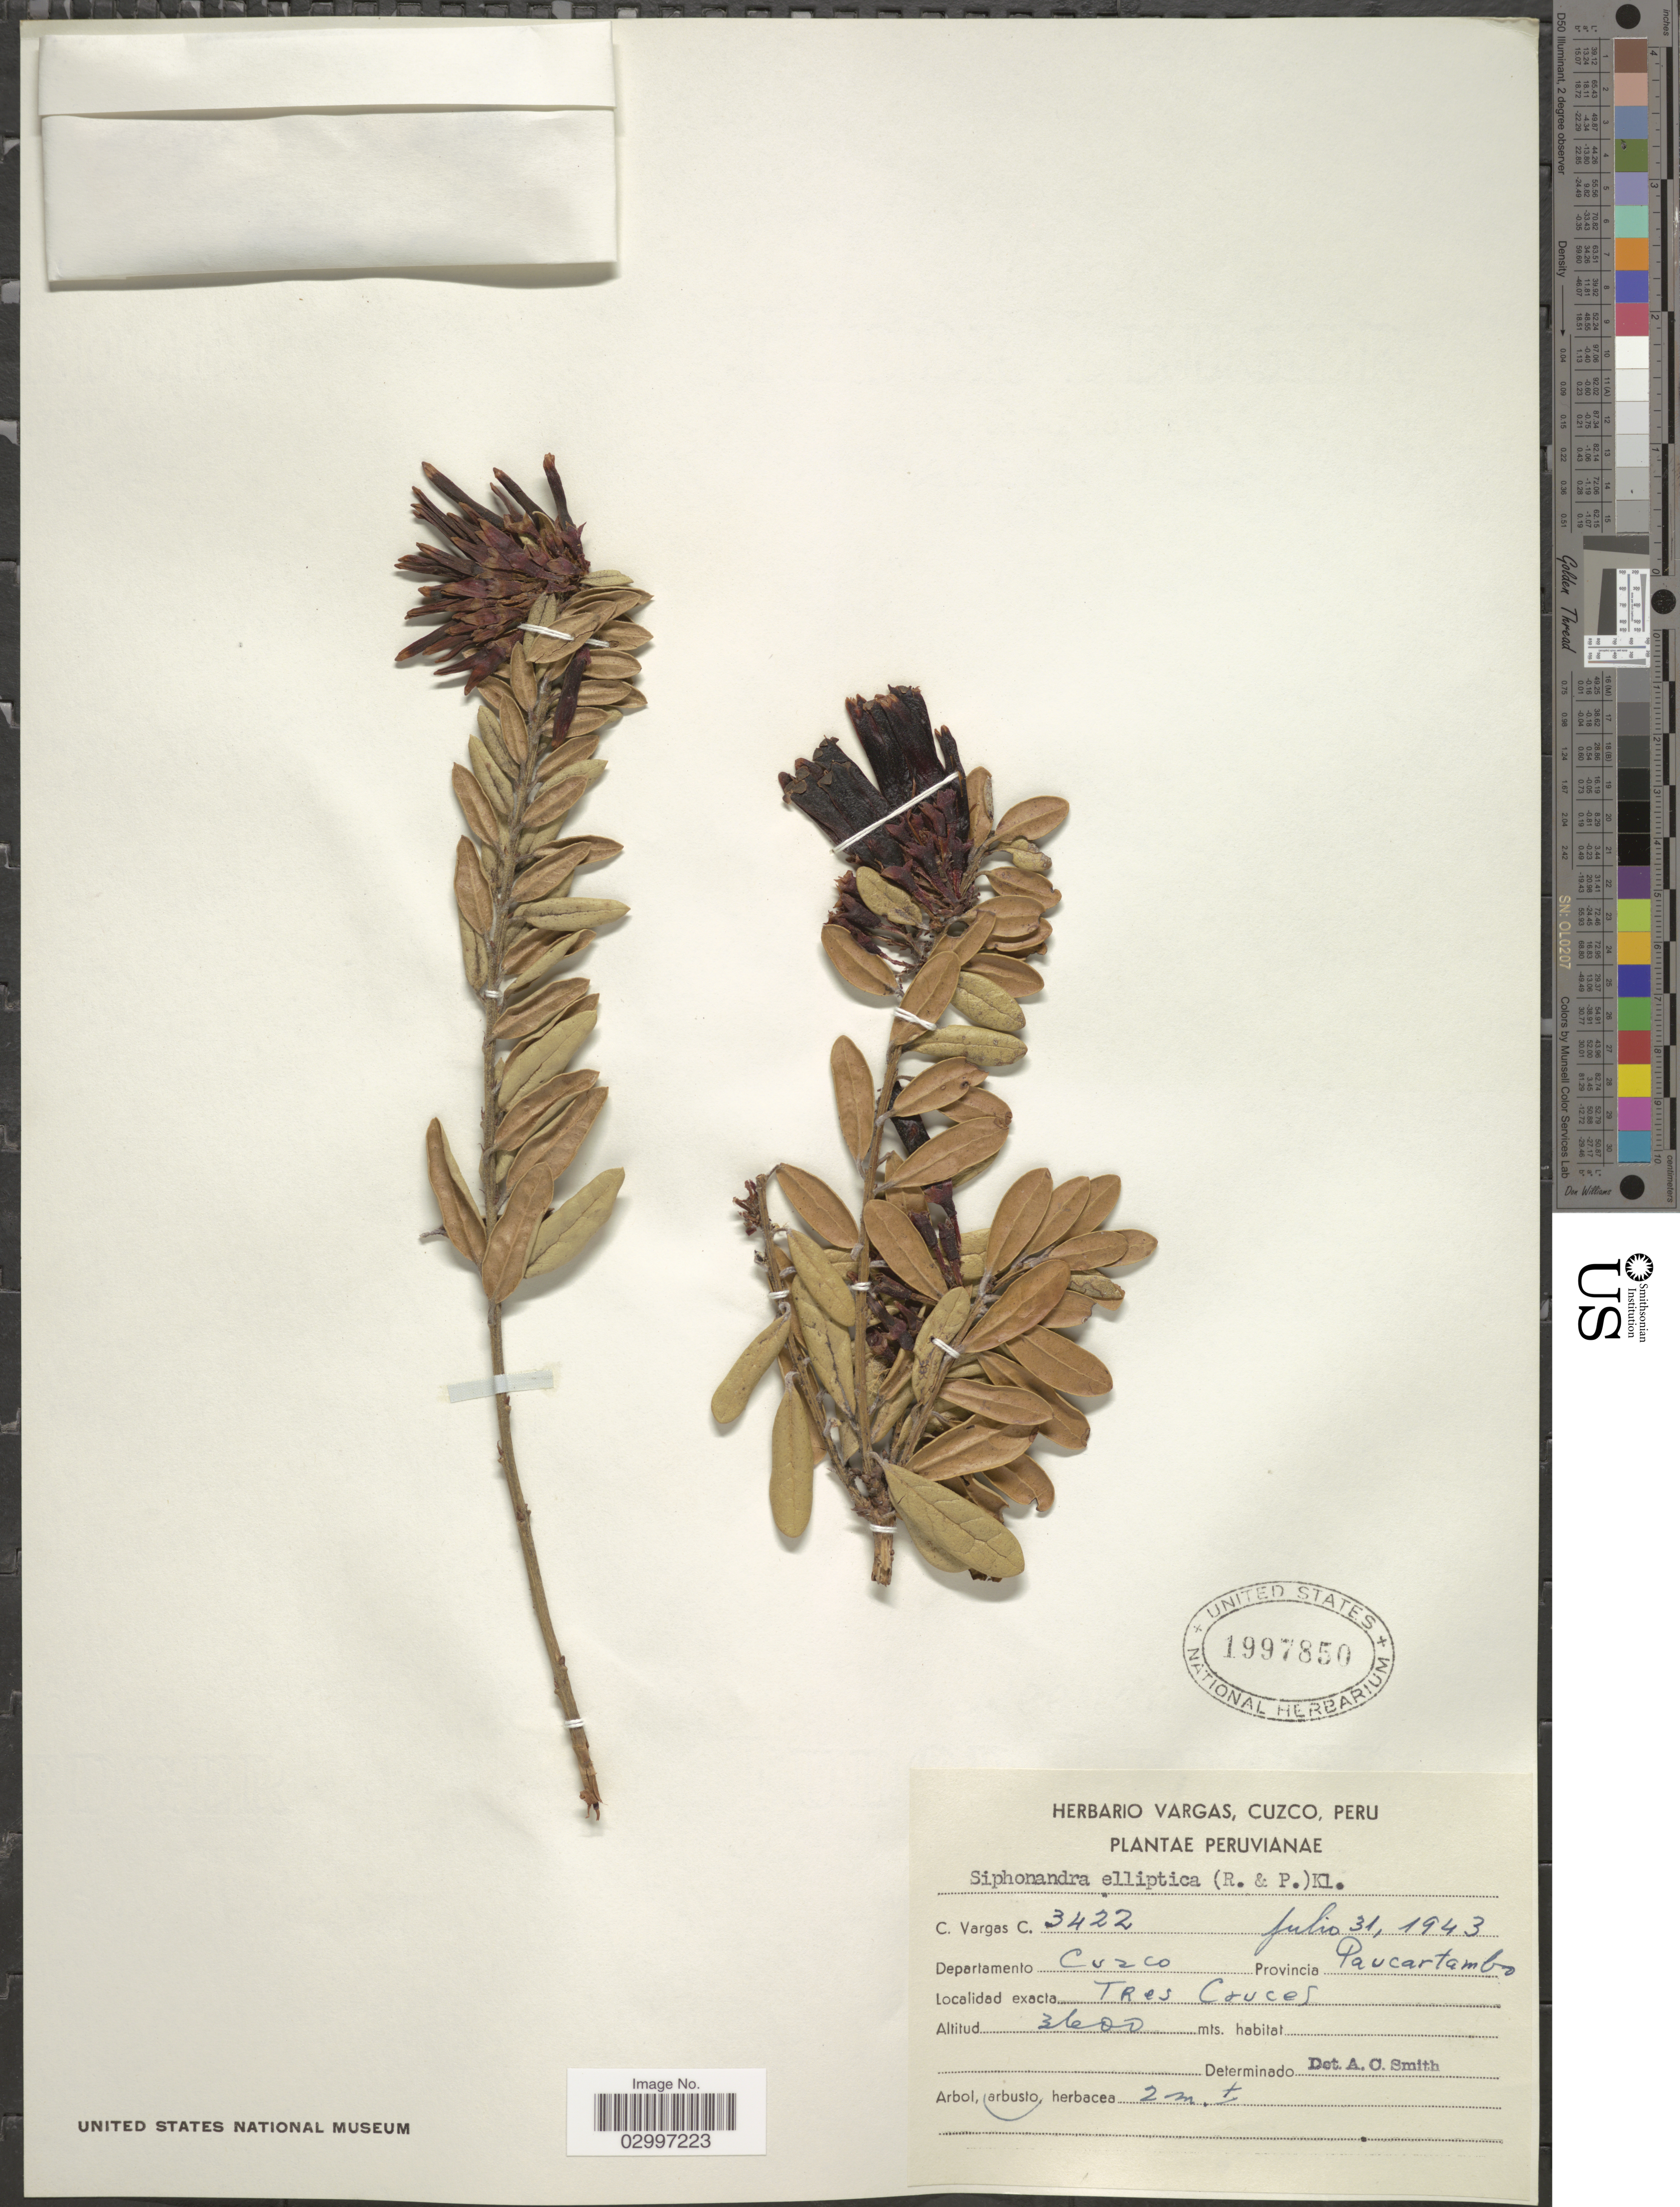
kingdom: Plantae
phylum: Tracheophyta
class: Magnoliopsida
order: Ericales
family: Ericaceae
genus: Siphonandra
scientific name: Siphonandra elliptica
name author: (Ruiz & Pav. ex D. Don) Klotzsch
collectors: C. Vargas Calderón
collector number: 3422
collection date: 1943-07-31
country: Peru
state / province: Cusco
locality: Departamento Cuzco, Provincia Paucartambo, Tres Cauces.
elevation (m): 3600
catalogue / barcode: US 1997850